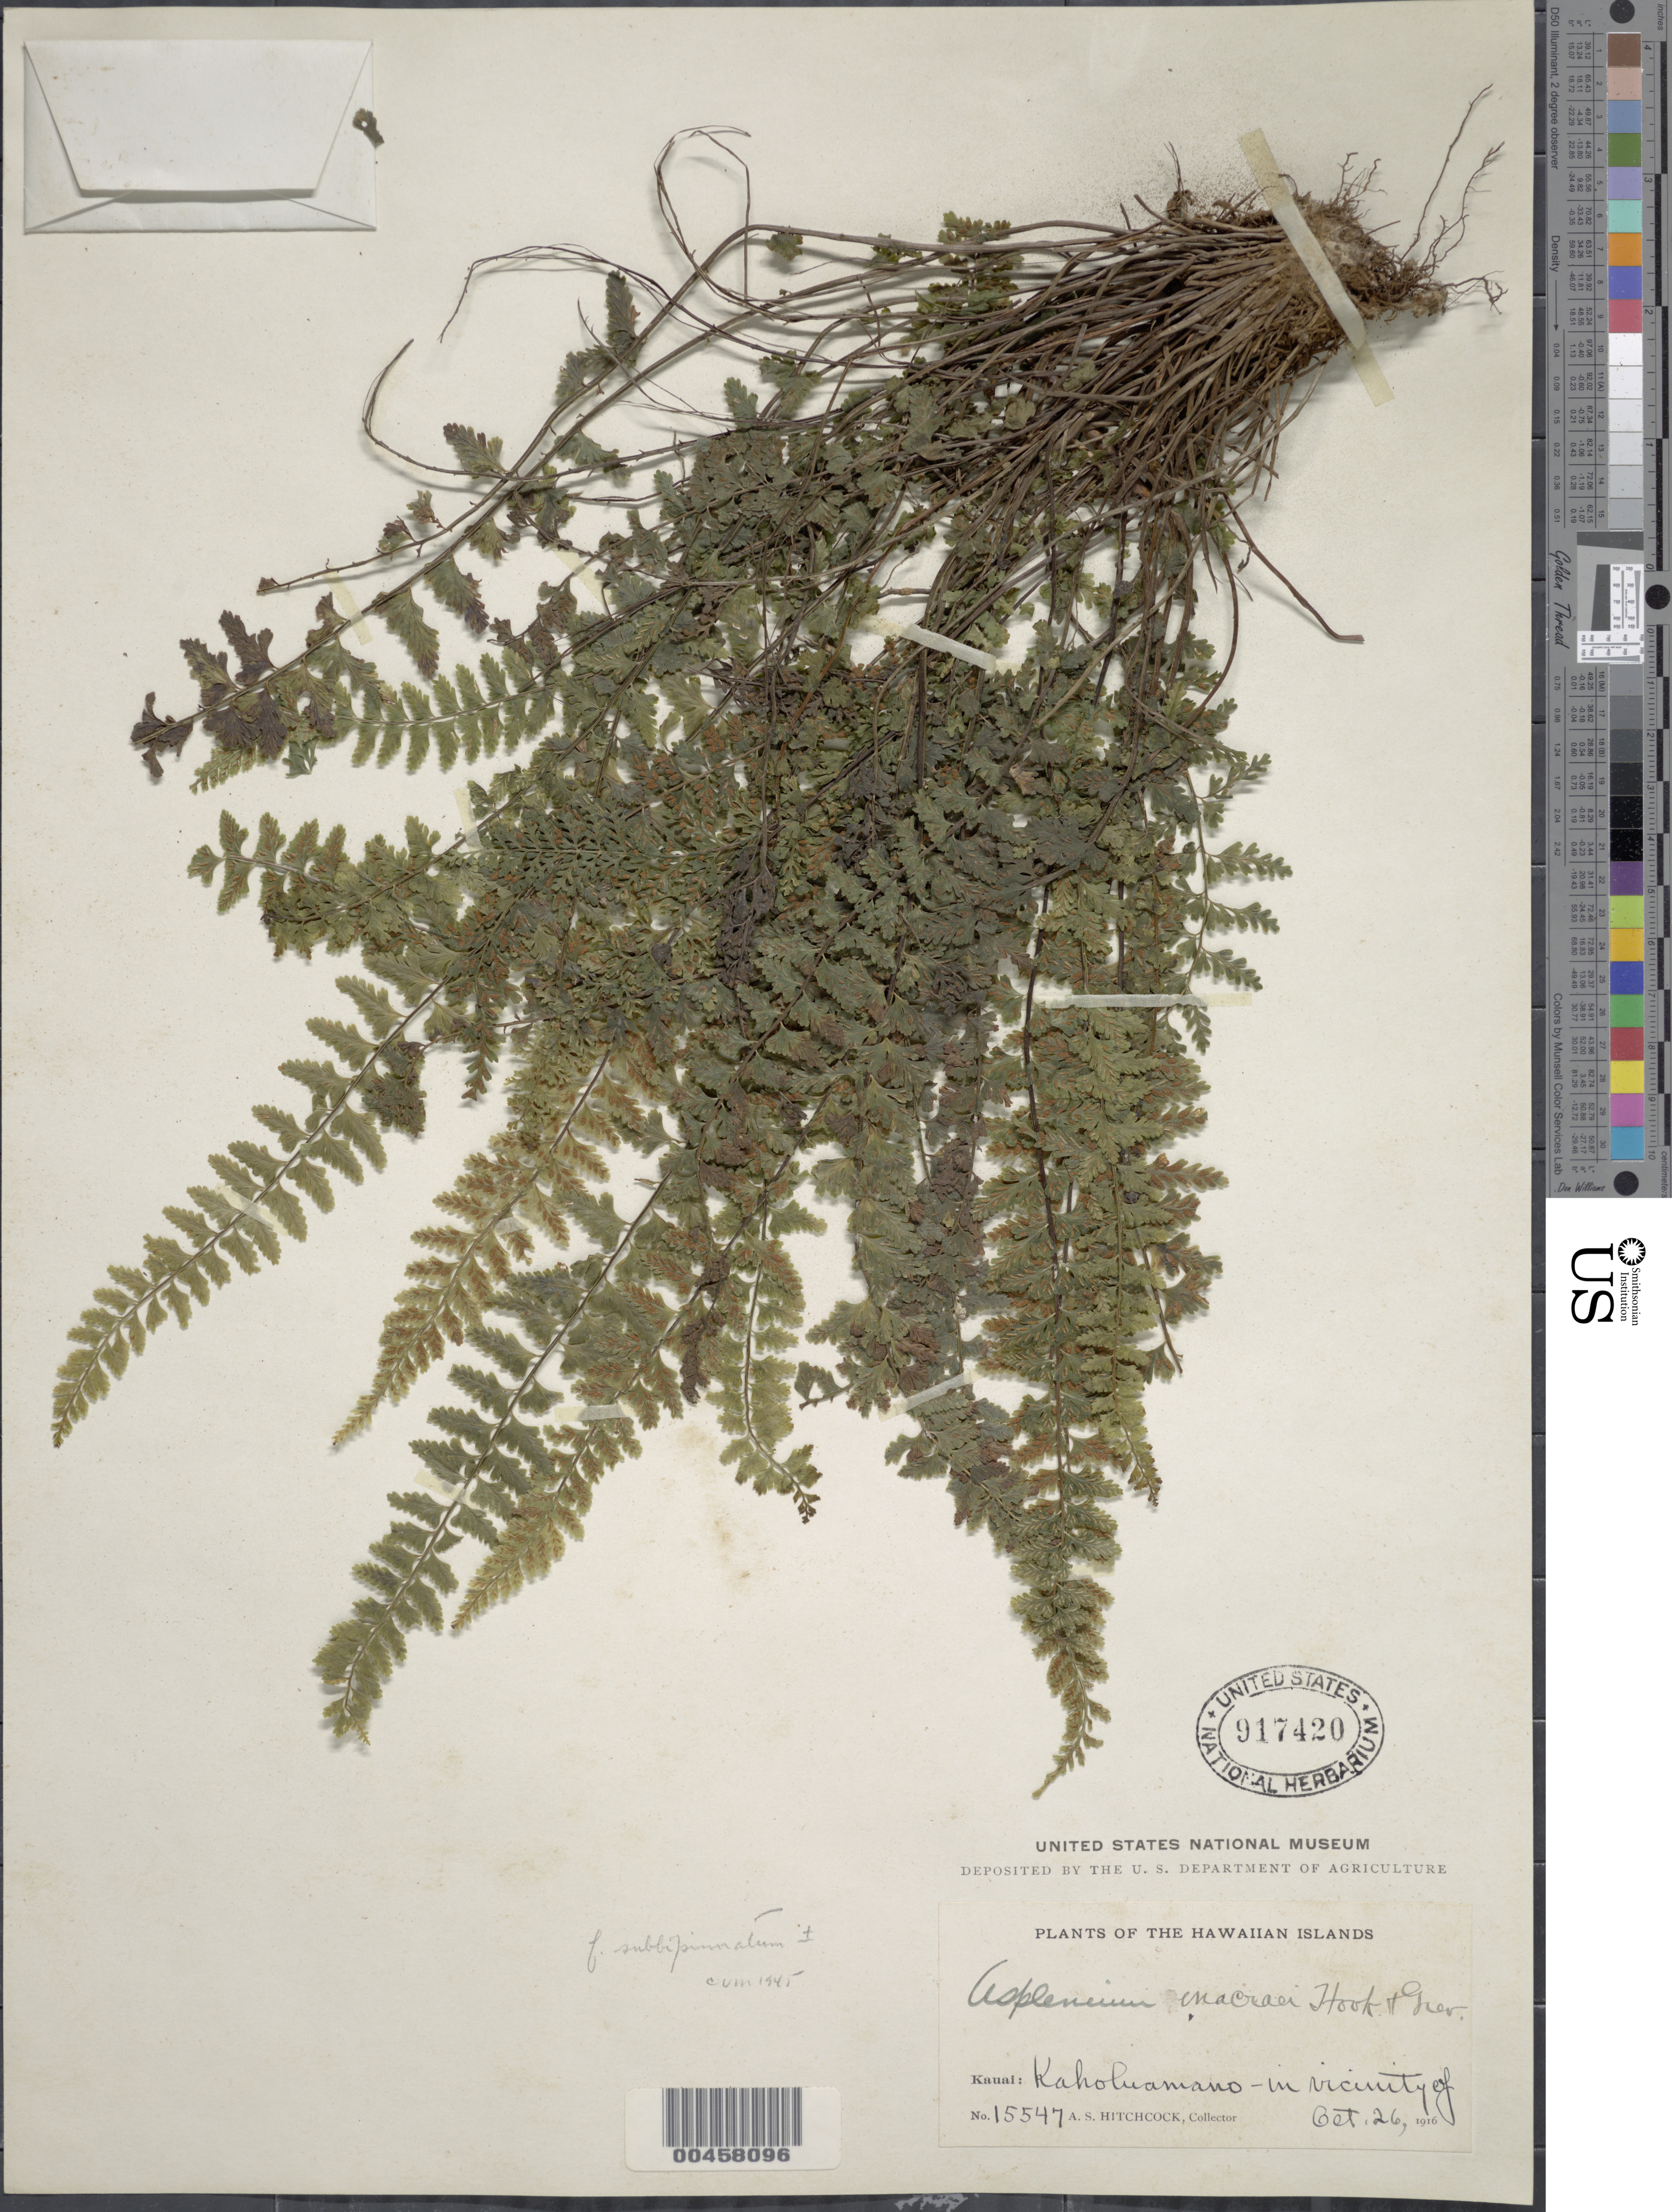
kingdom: Plantae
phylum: Tracheophyta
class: Polypodiopsida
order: Polypodiales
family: Aspleniaceae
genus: Asplenium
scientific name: Asplenium macraei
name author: Hook. & Grev.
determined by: Wagner, W. L., (BOT), Smithsonian Institution - National Museum of Natural History (UNITED STATES)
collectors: A. S. Hitchcock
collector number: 15547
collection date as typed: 26 Oct 1916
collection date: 1916-10-26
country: United States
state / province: Hawaii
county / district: Kauai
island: Kaua'i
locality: Kaholuamano - in vicinity of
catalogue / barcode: US 917420